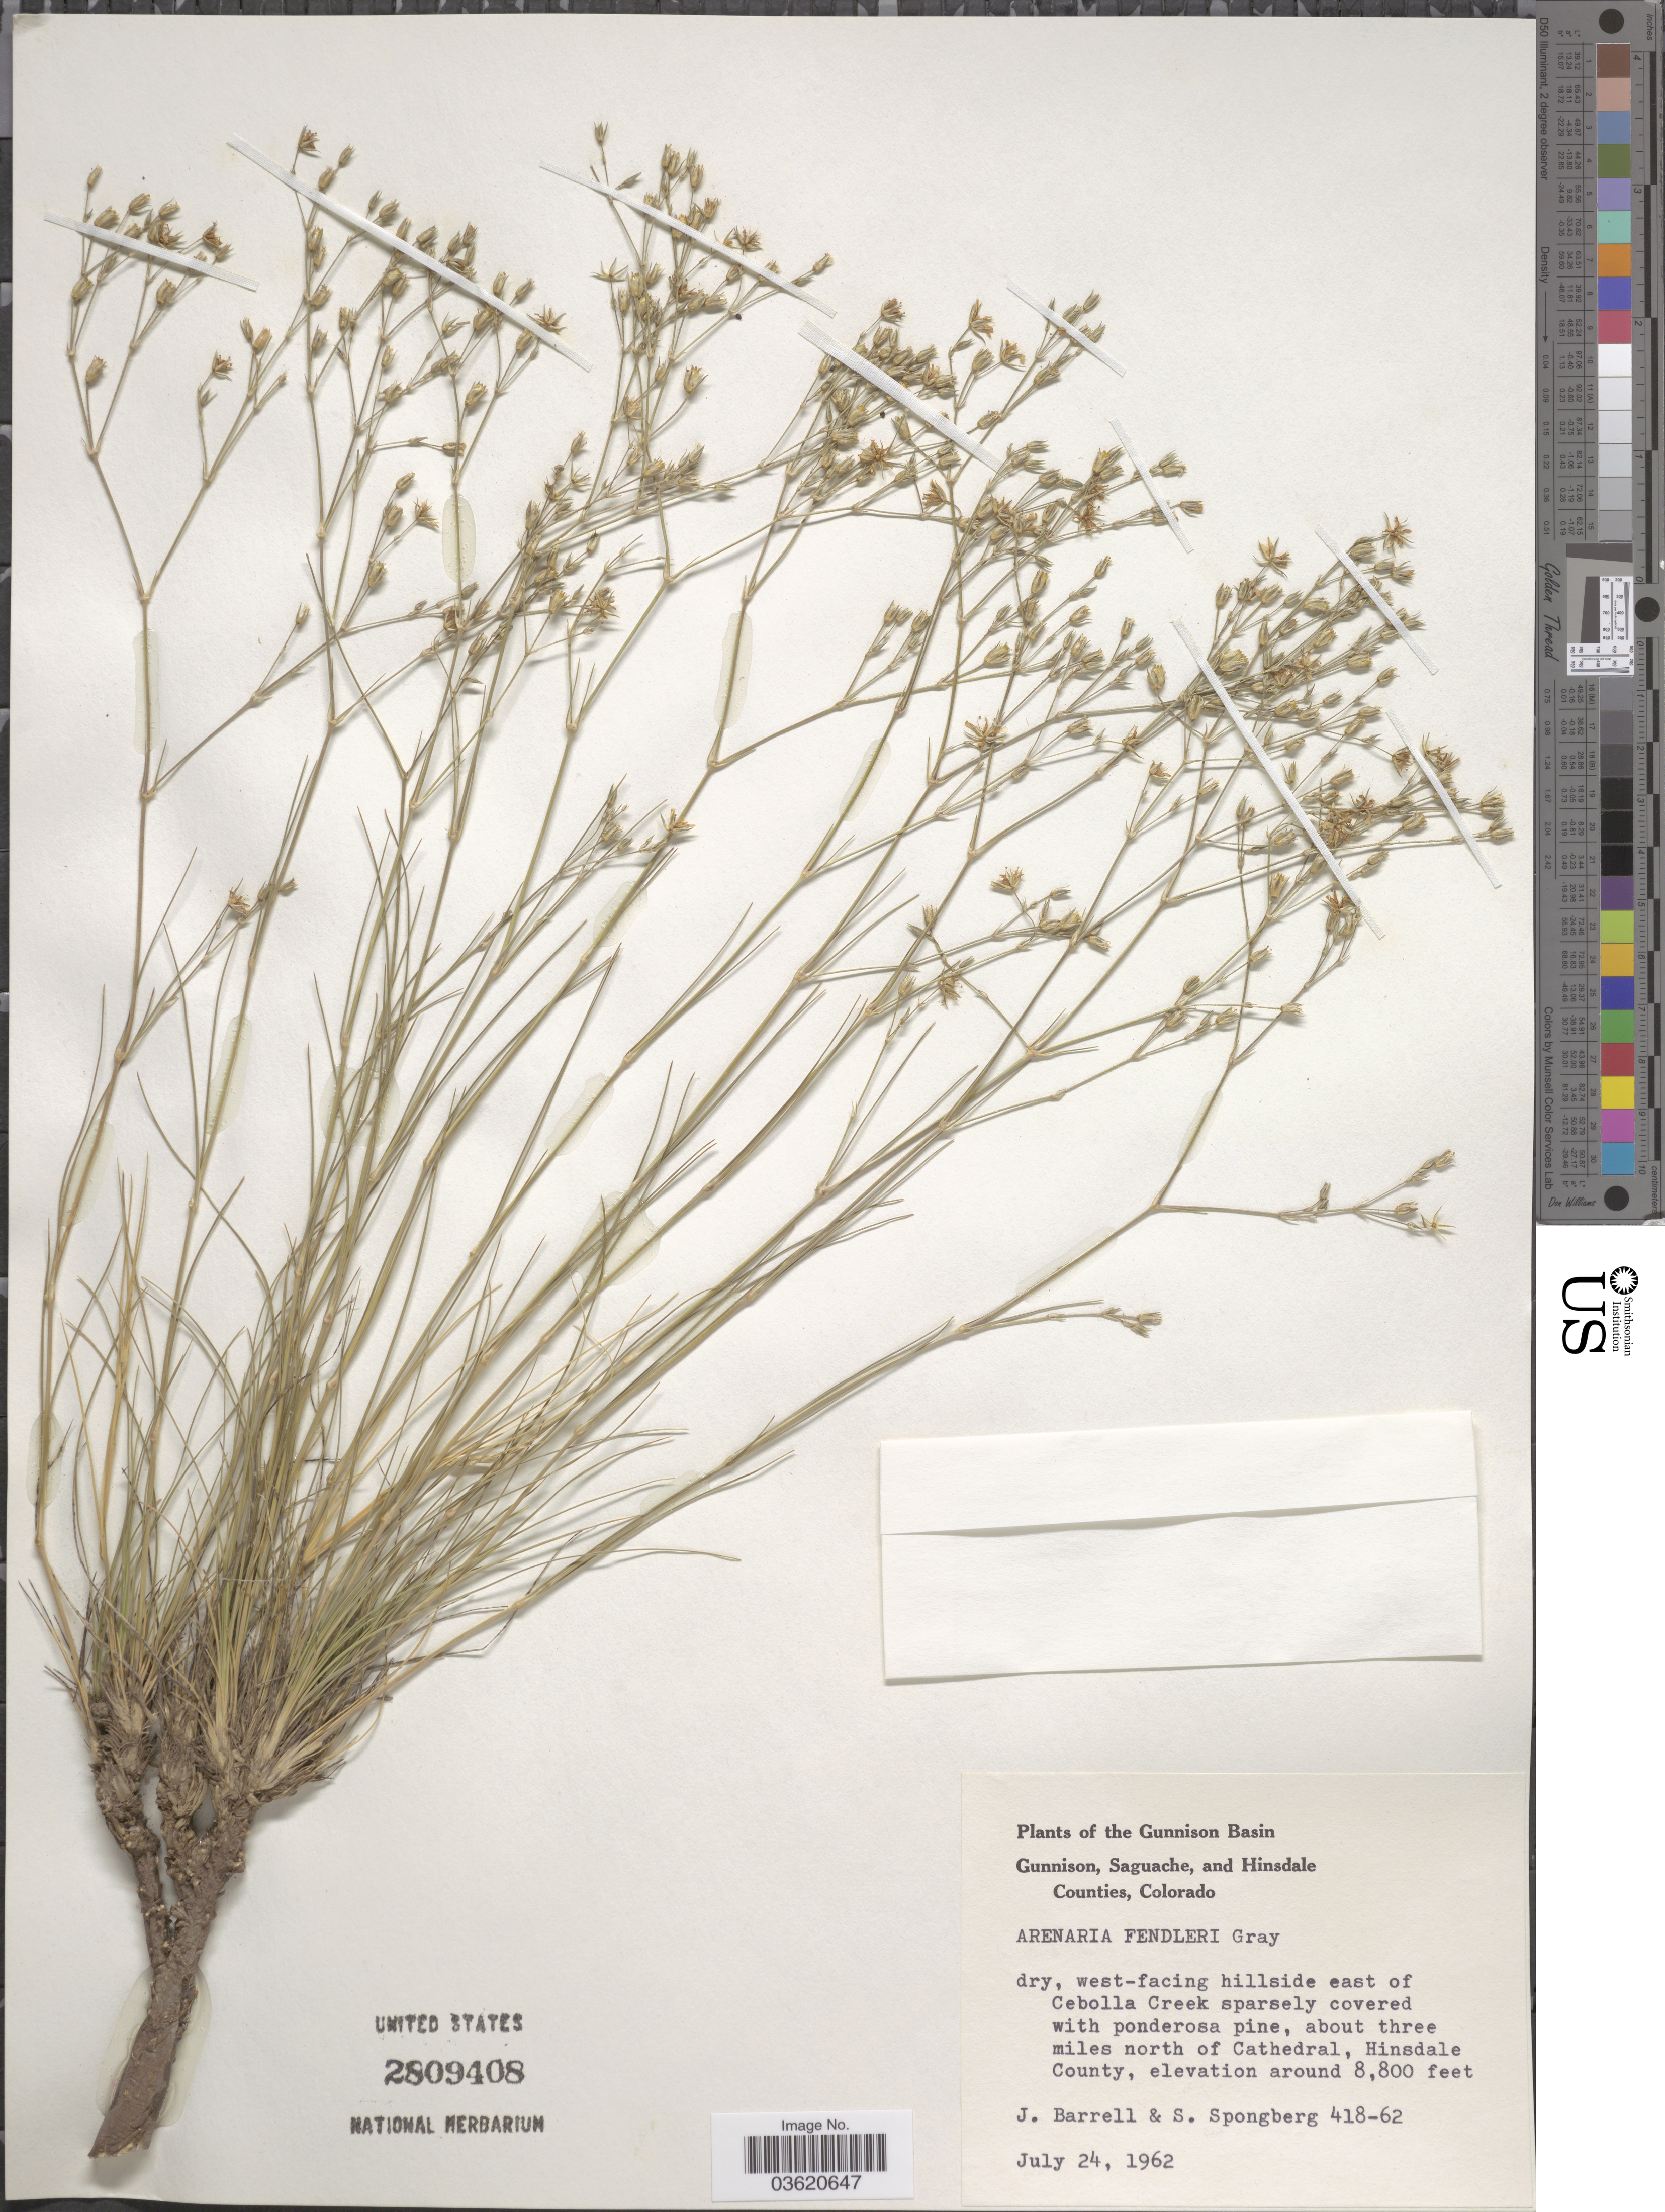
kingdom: Plantae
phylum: Tracheophyta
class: Magnoliopsida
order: Caryophyllales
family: Caryophyllaceae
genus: Eremogone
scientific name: Eremogone fendleri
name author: (A. Gray) Ikonn.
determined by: U.S. National Herbarium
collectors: J. Barrell & S. A.Spongberg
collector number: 418-62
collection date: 1962-07-24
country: United States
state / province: Colorado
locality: The Gunnison Basin. East of Cebolla Creek, about three miles north of Cathedral, Hinsdale County.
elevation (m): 2682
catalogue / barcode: US 2809408